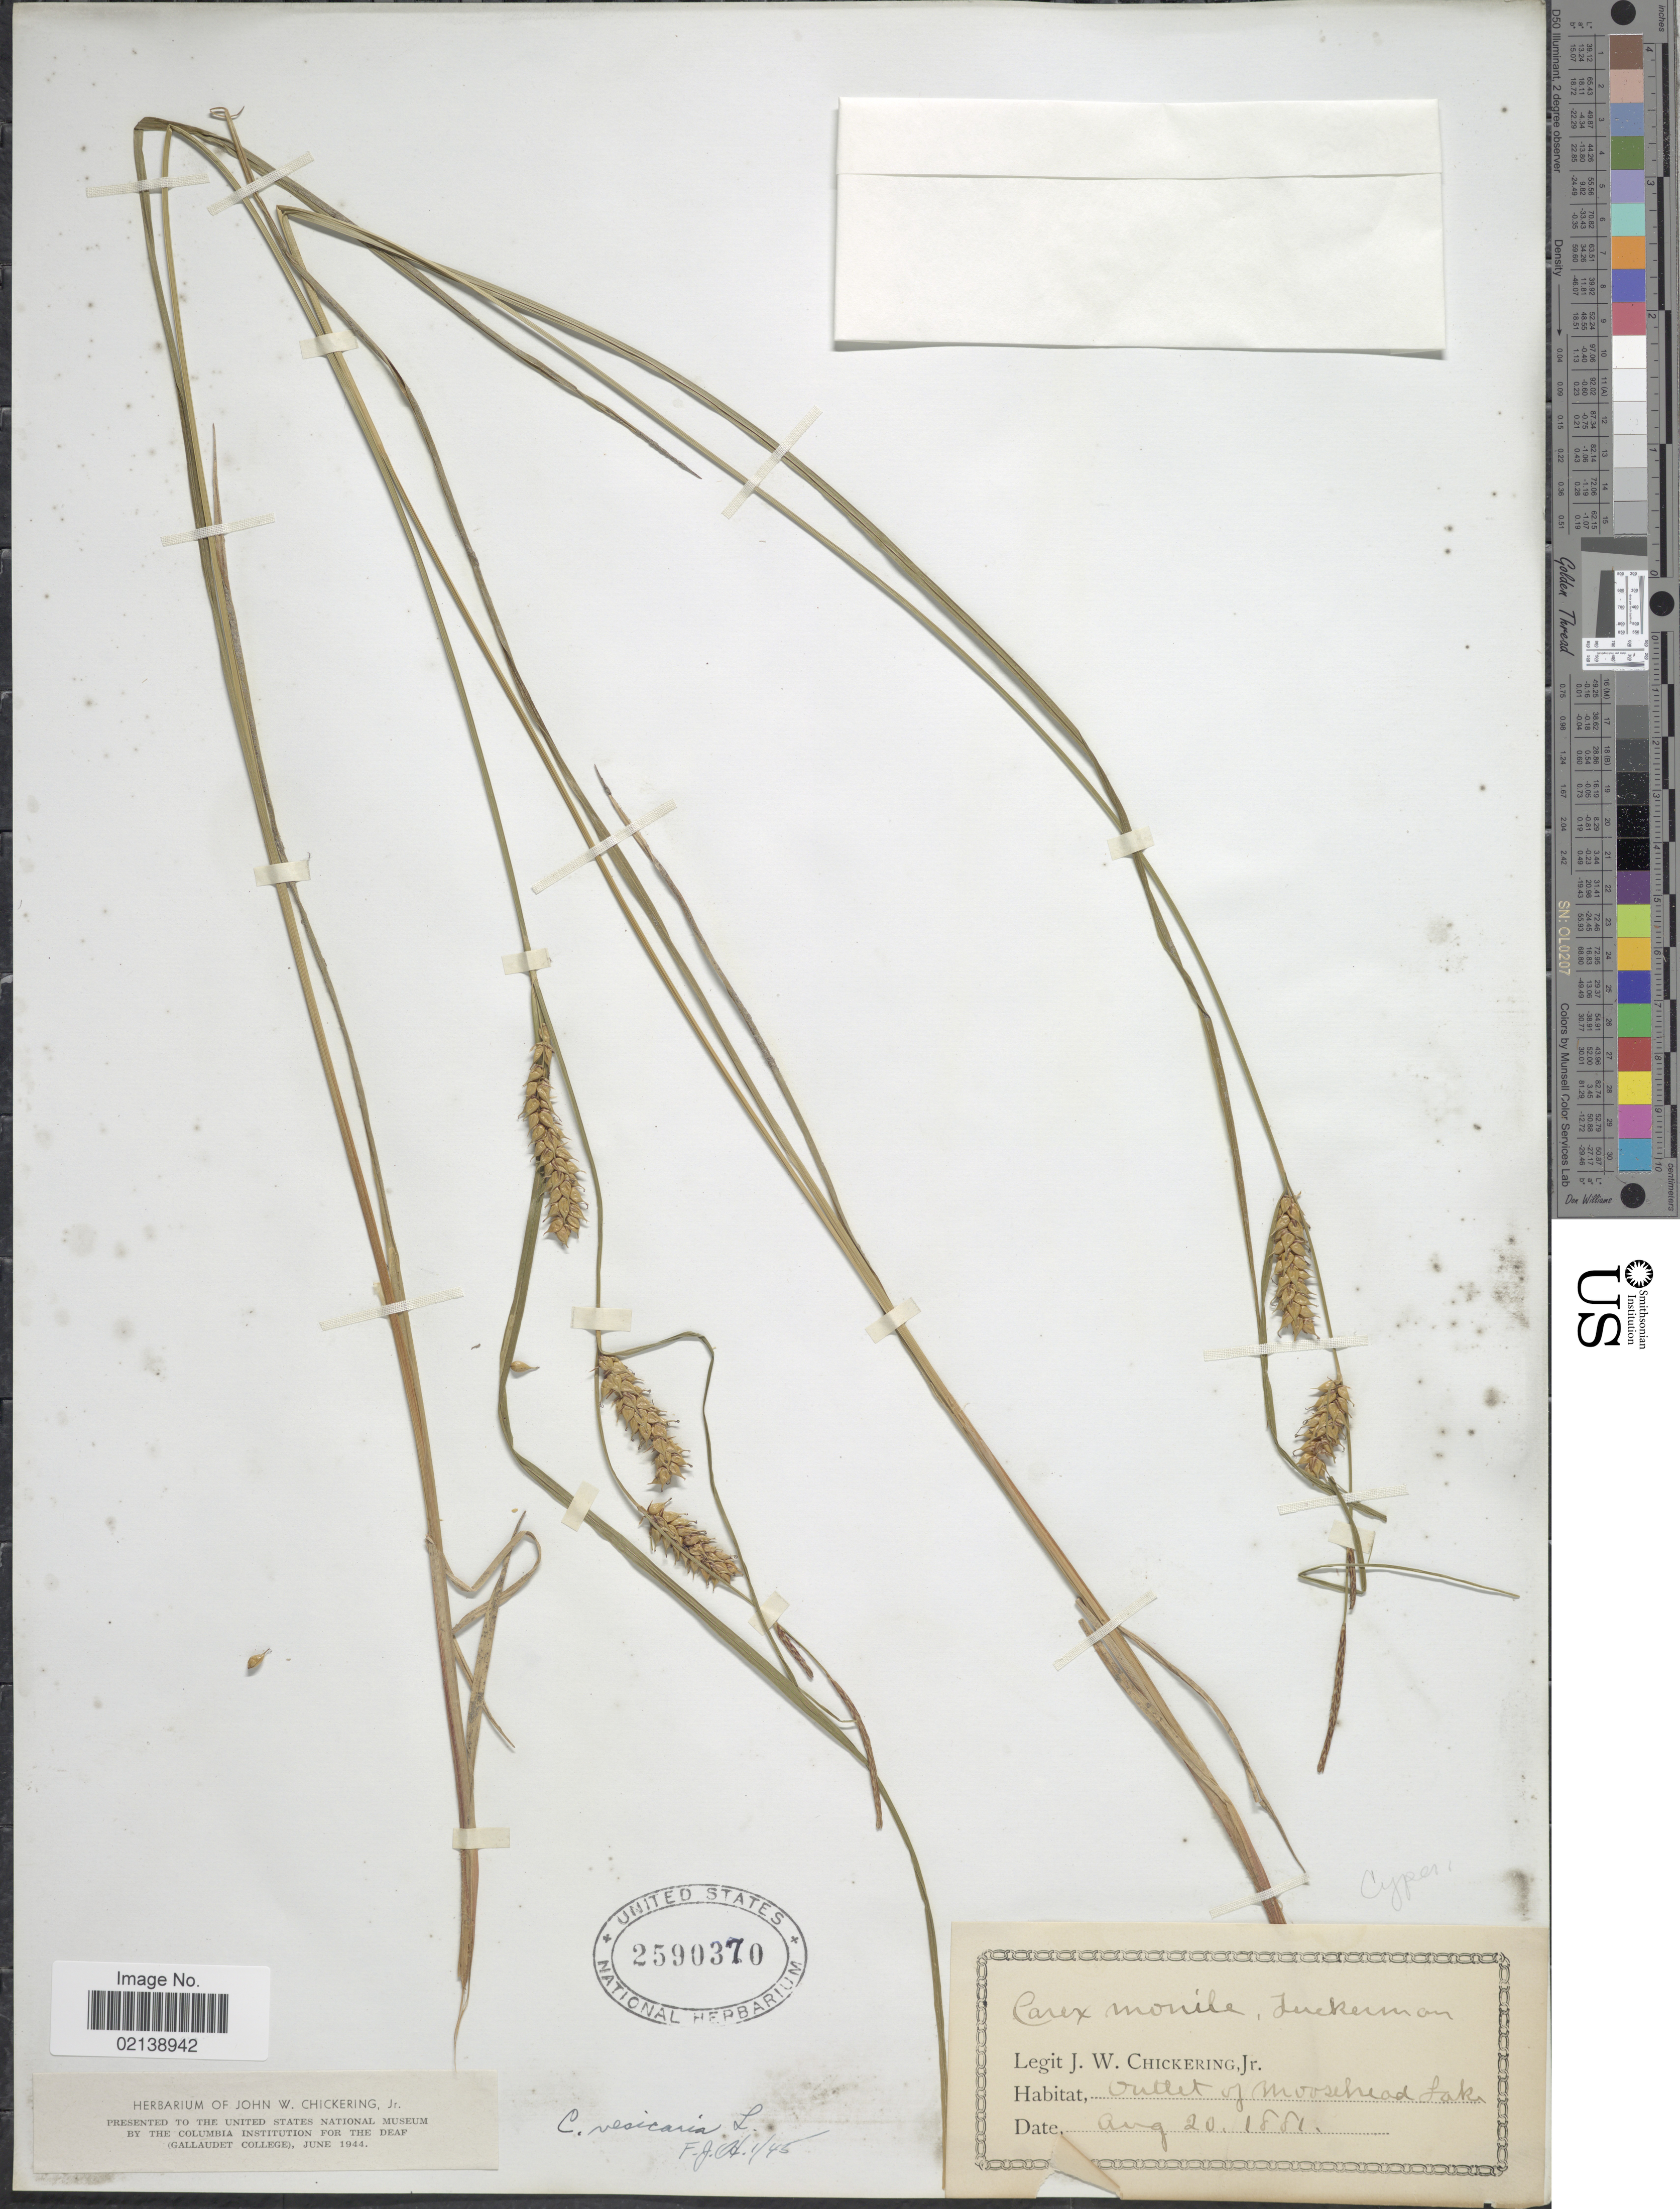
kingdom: Plantae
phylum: Tracheophyta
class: Liliopsida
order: Poales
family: Cyperaceae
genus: Carex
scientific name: Carex vesicaria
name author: L.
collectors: J. W. Chickering Jr.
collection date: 1881-08-20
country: United States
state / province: Maine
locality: Outlet of Moosehead Lake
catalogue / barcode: US 2590370